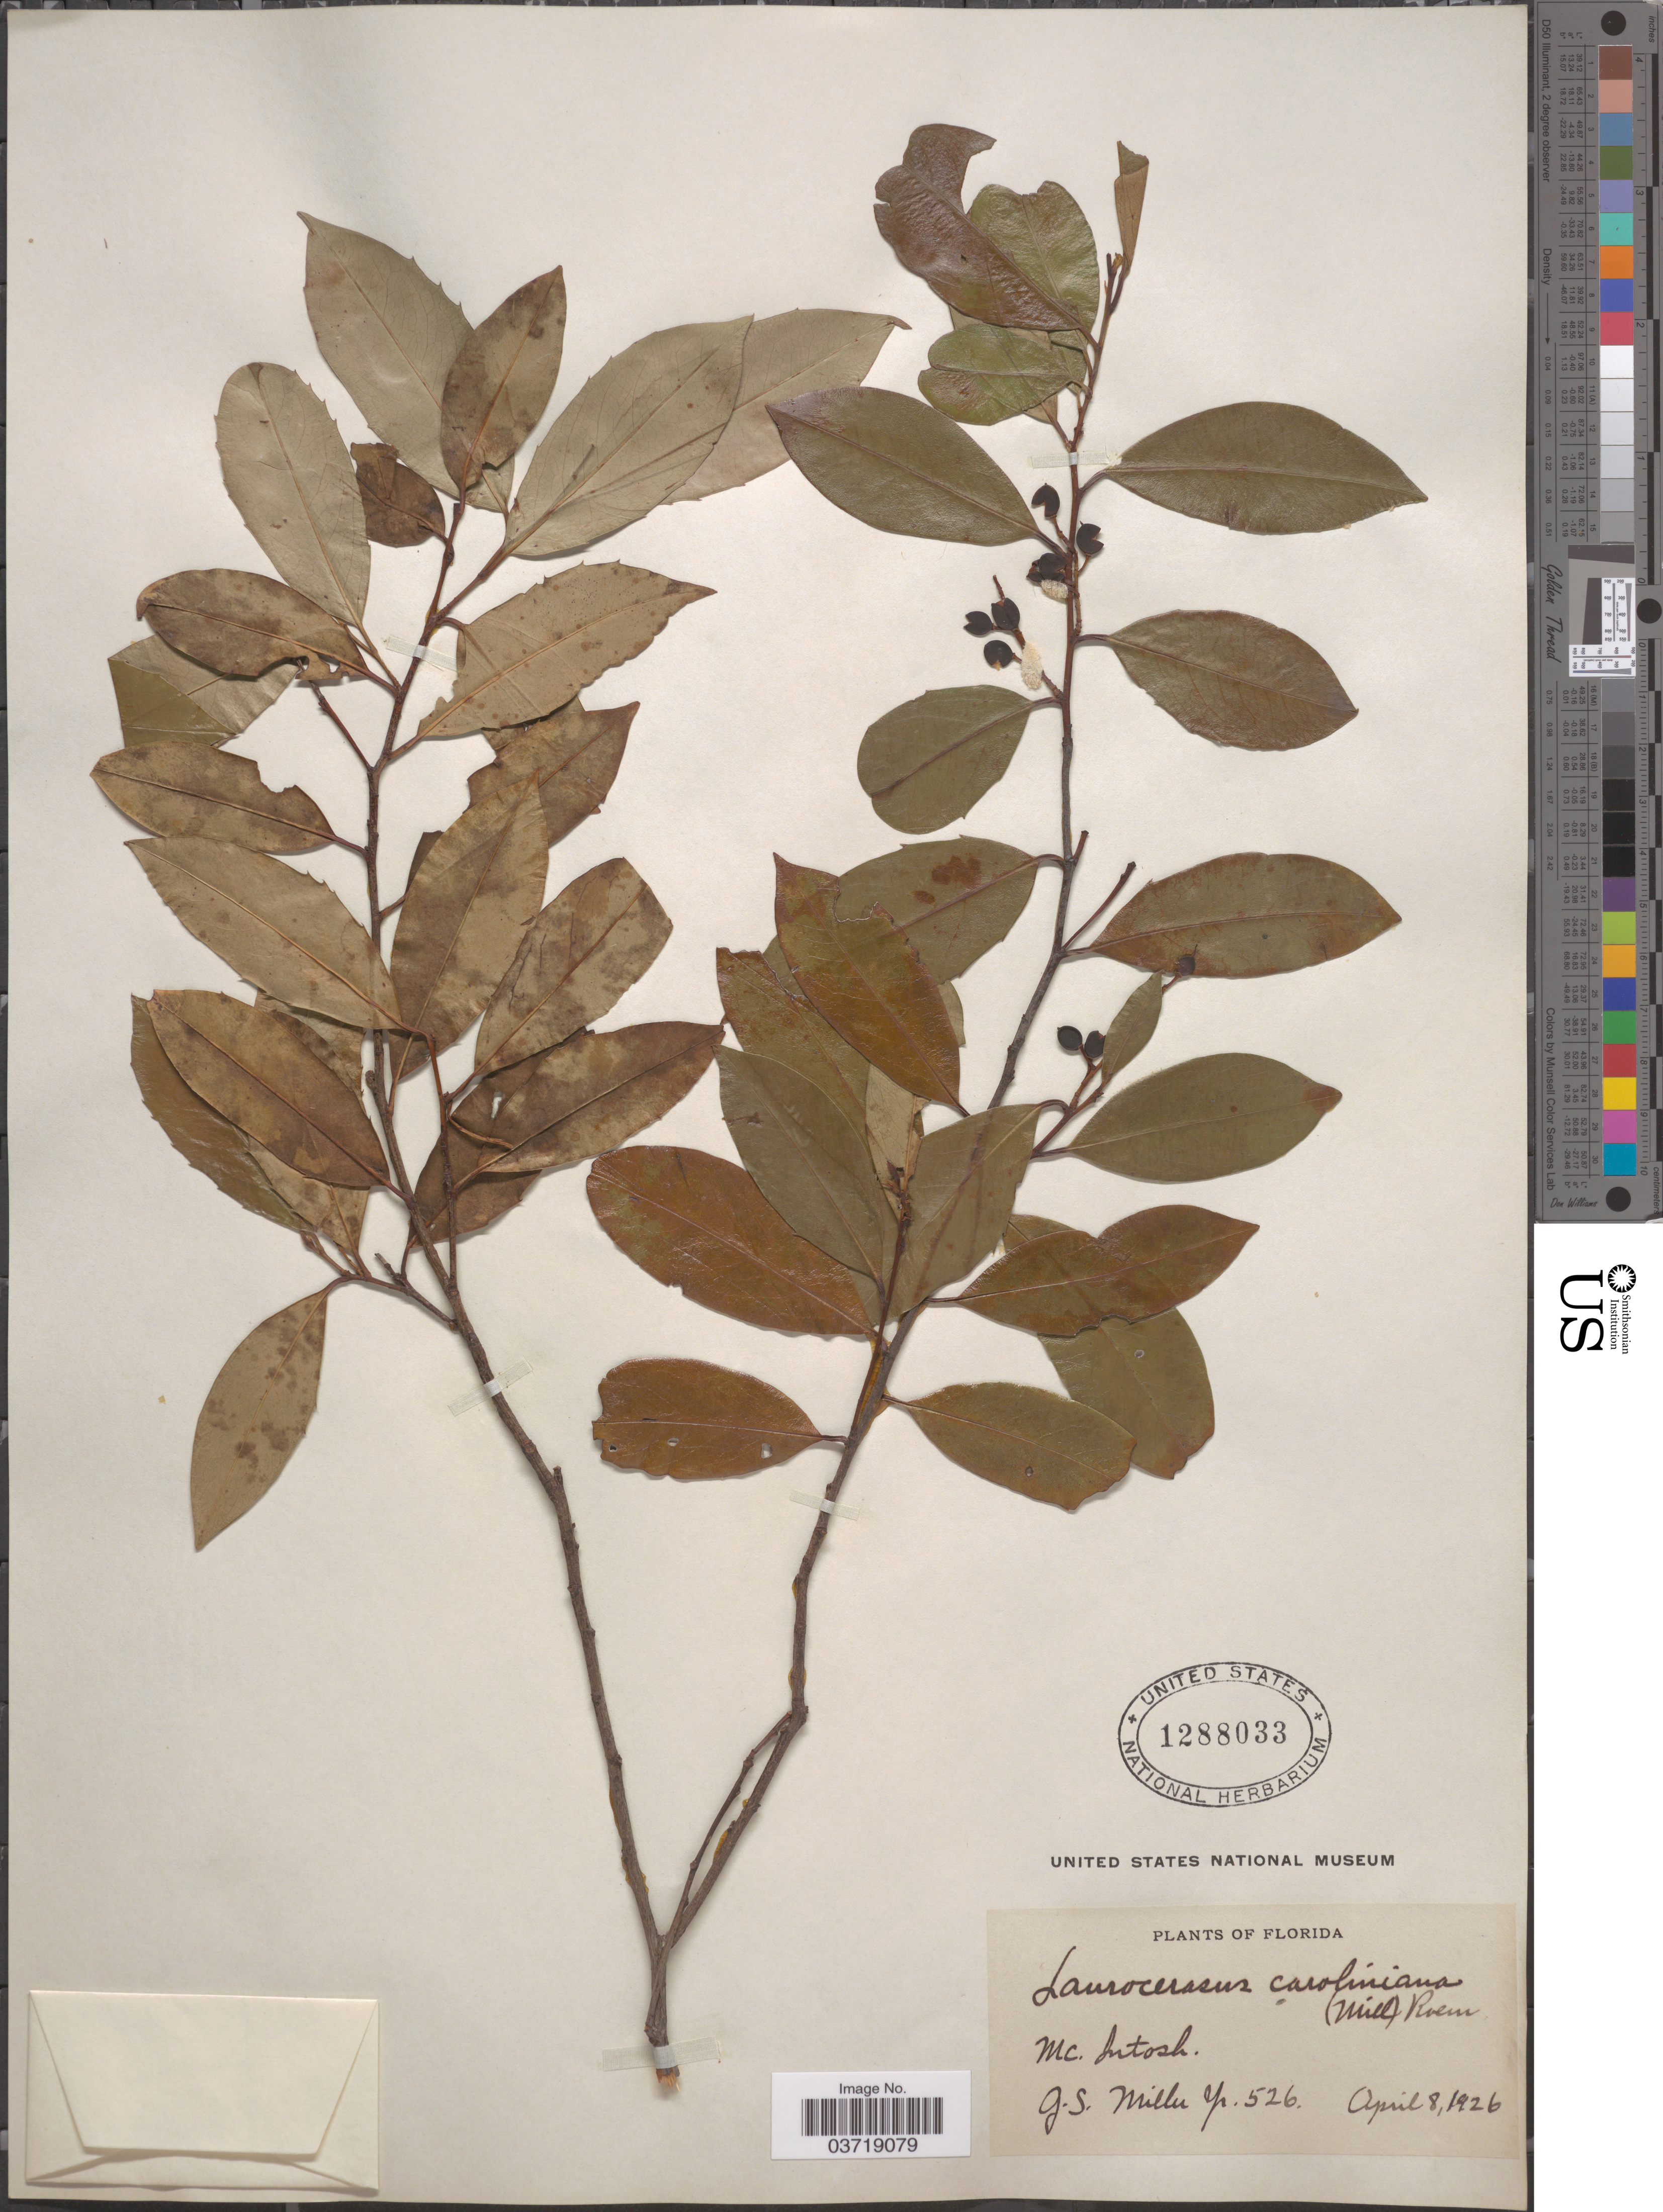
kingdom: Plantae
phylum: Tracheophyta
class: Magnoliopsida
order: Rosales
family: Rosaceae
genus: Prunus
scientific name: Prunus caroliniana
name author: (Mill.) Aiton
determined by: Strong, Mark T., (BOT), Smithsonian Institution - National Museum of Natural History (UNITED STATES)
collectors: G. S. Miller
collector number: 526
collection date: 1926-04-08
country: United States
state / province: Florida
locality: Mc. Intosh.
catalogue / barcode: US 1288033